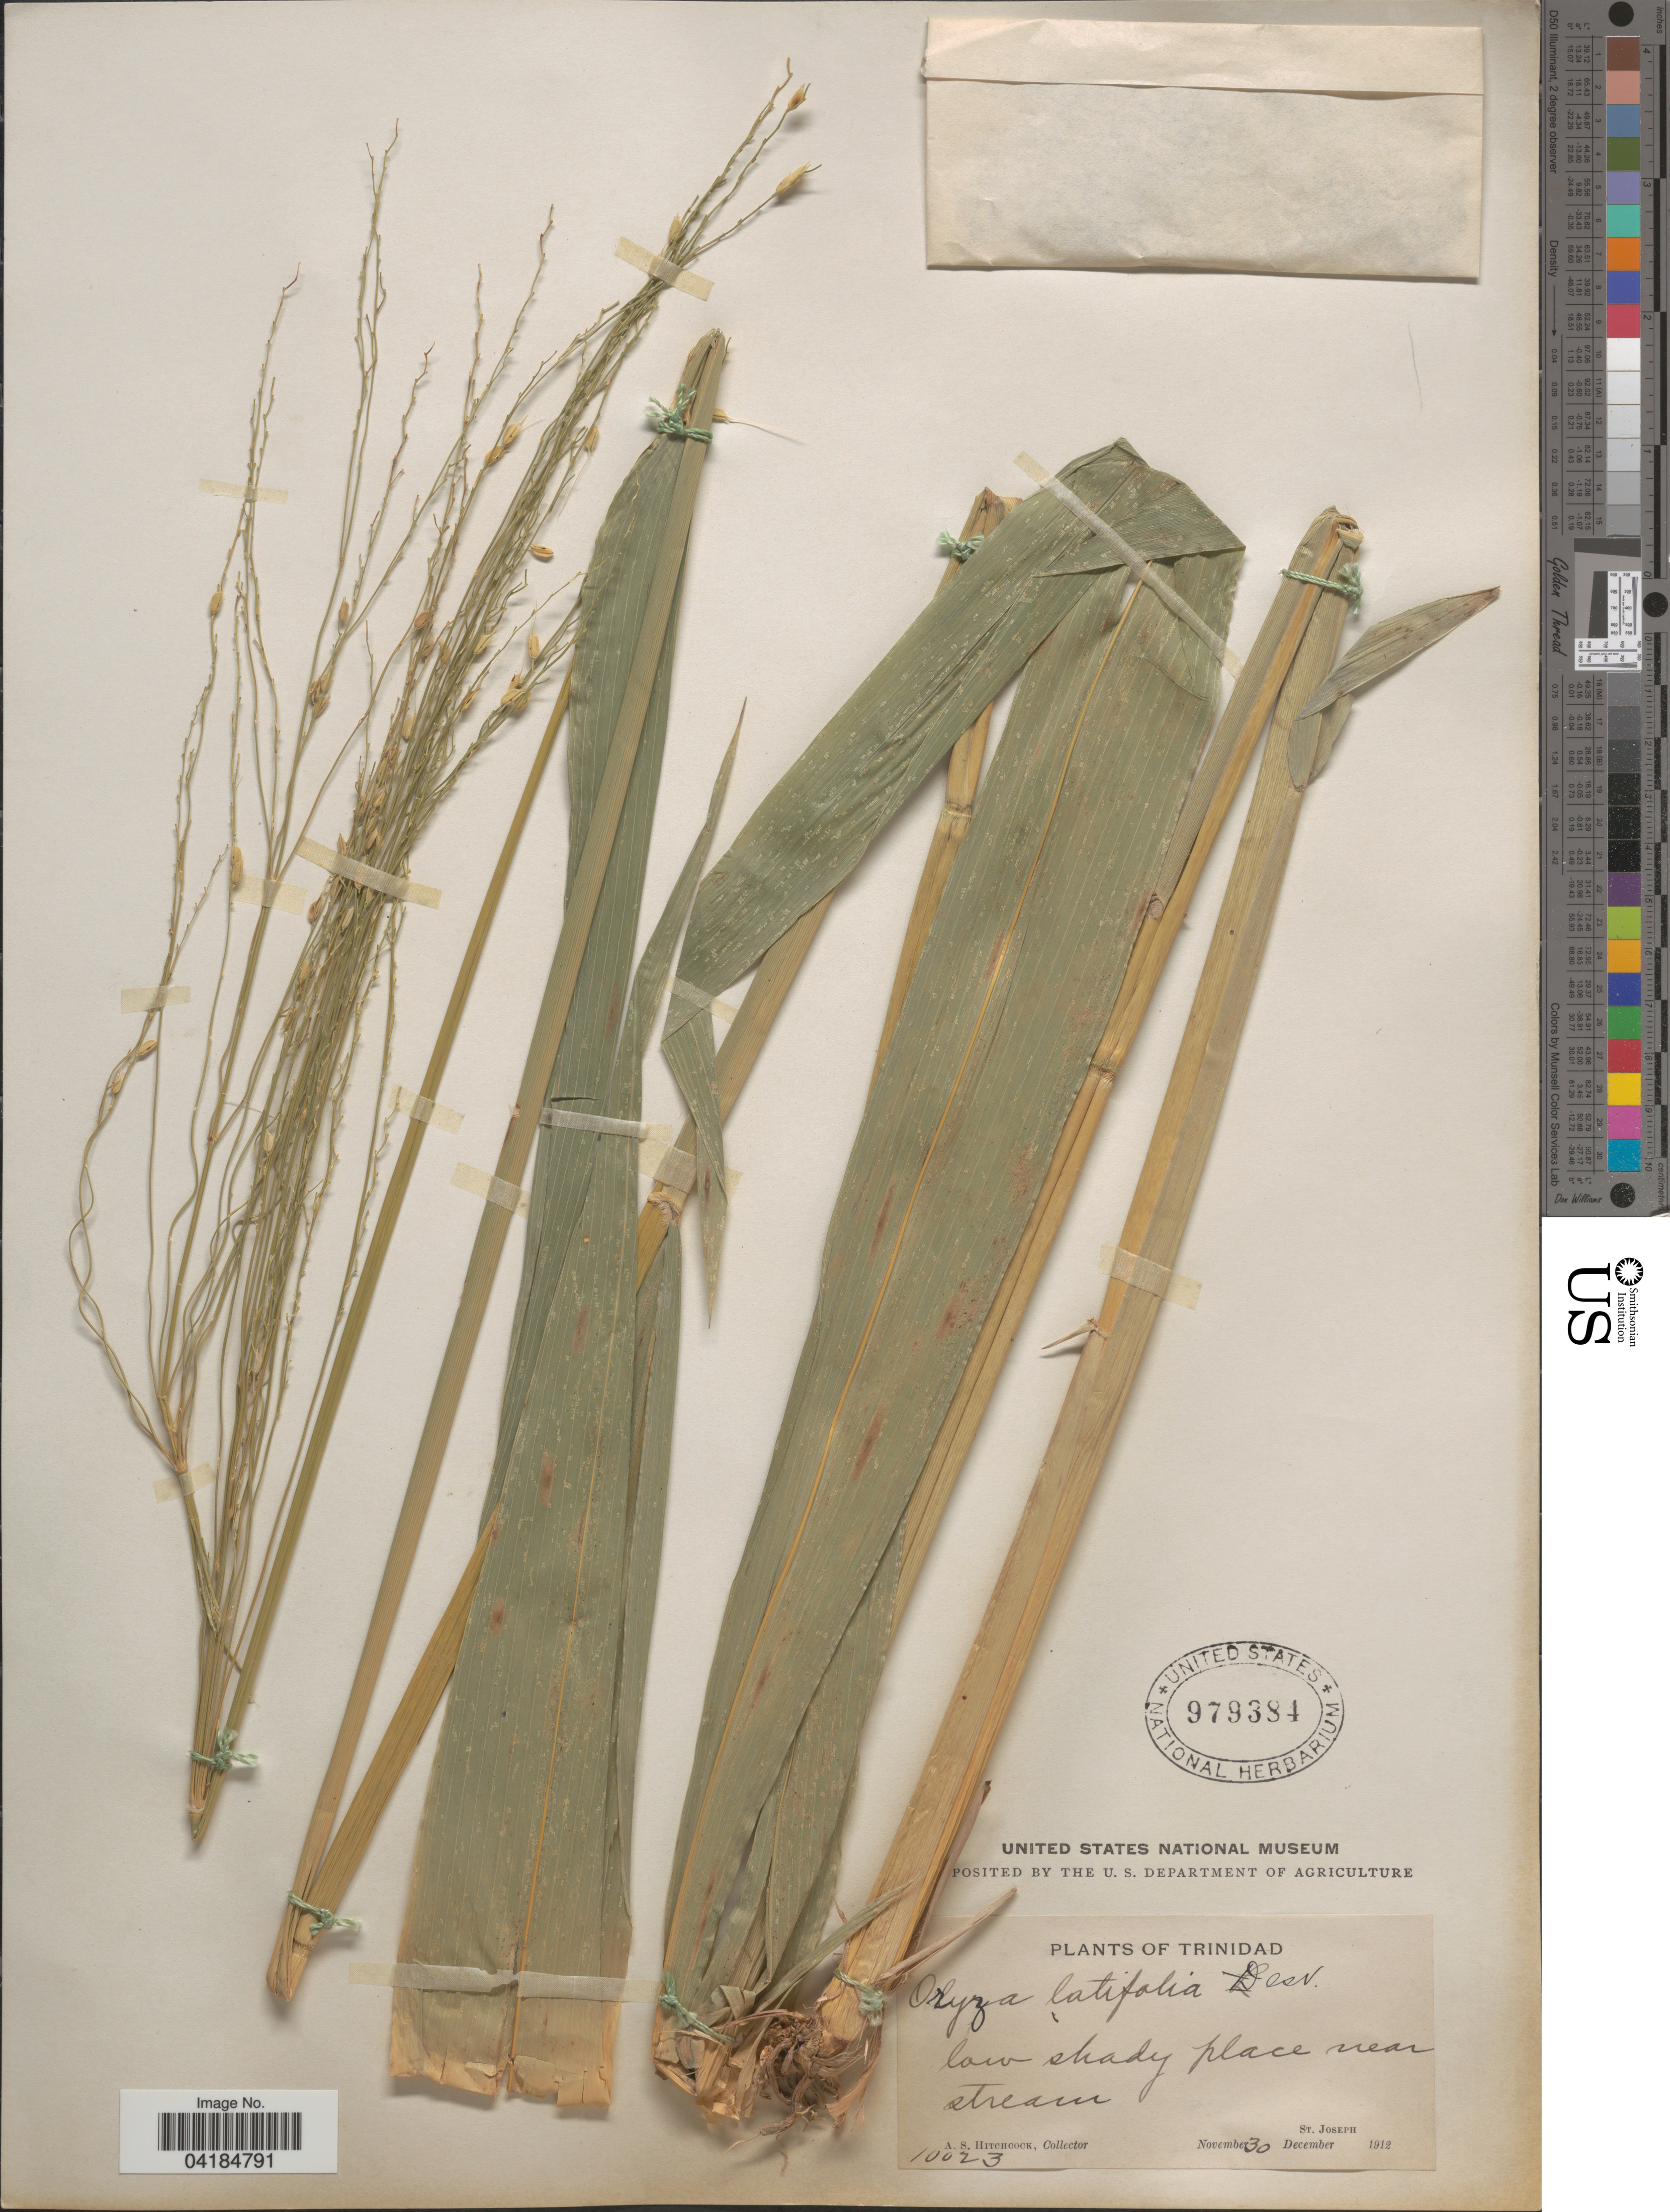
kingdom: Plantae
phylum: Tracheophyta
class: Liliopsida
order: Poales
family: Poaceae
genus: Oryza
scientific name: Oryza latifolia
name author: Desv.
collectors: A. S. Hitchcock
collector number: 10023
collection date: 1912-11-30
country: Trinidad and Tobago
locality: Trinidad. St. Joseph.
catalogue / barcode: US 979384